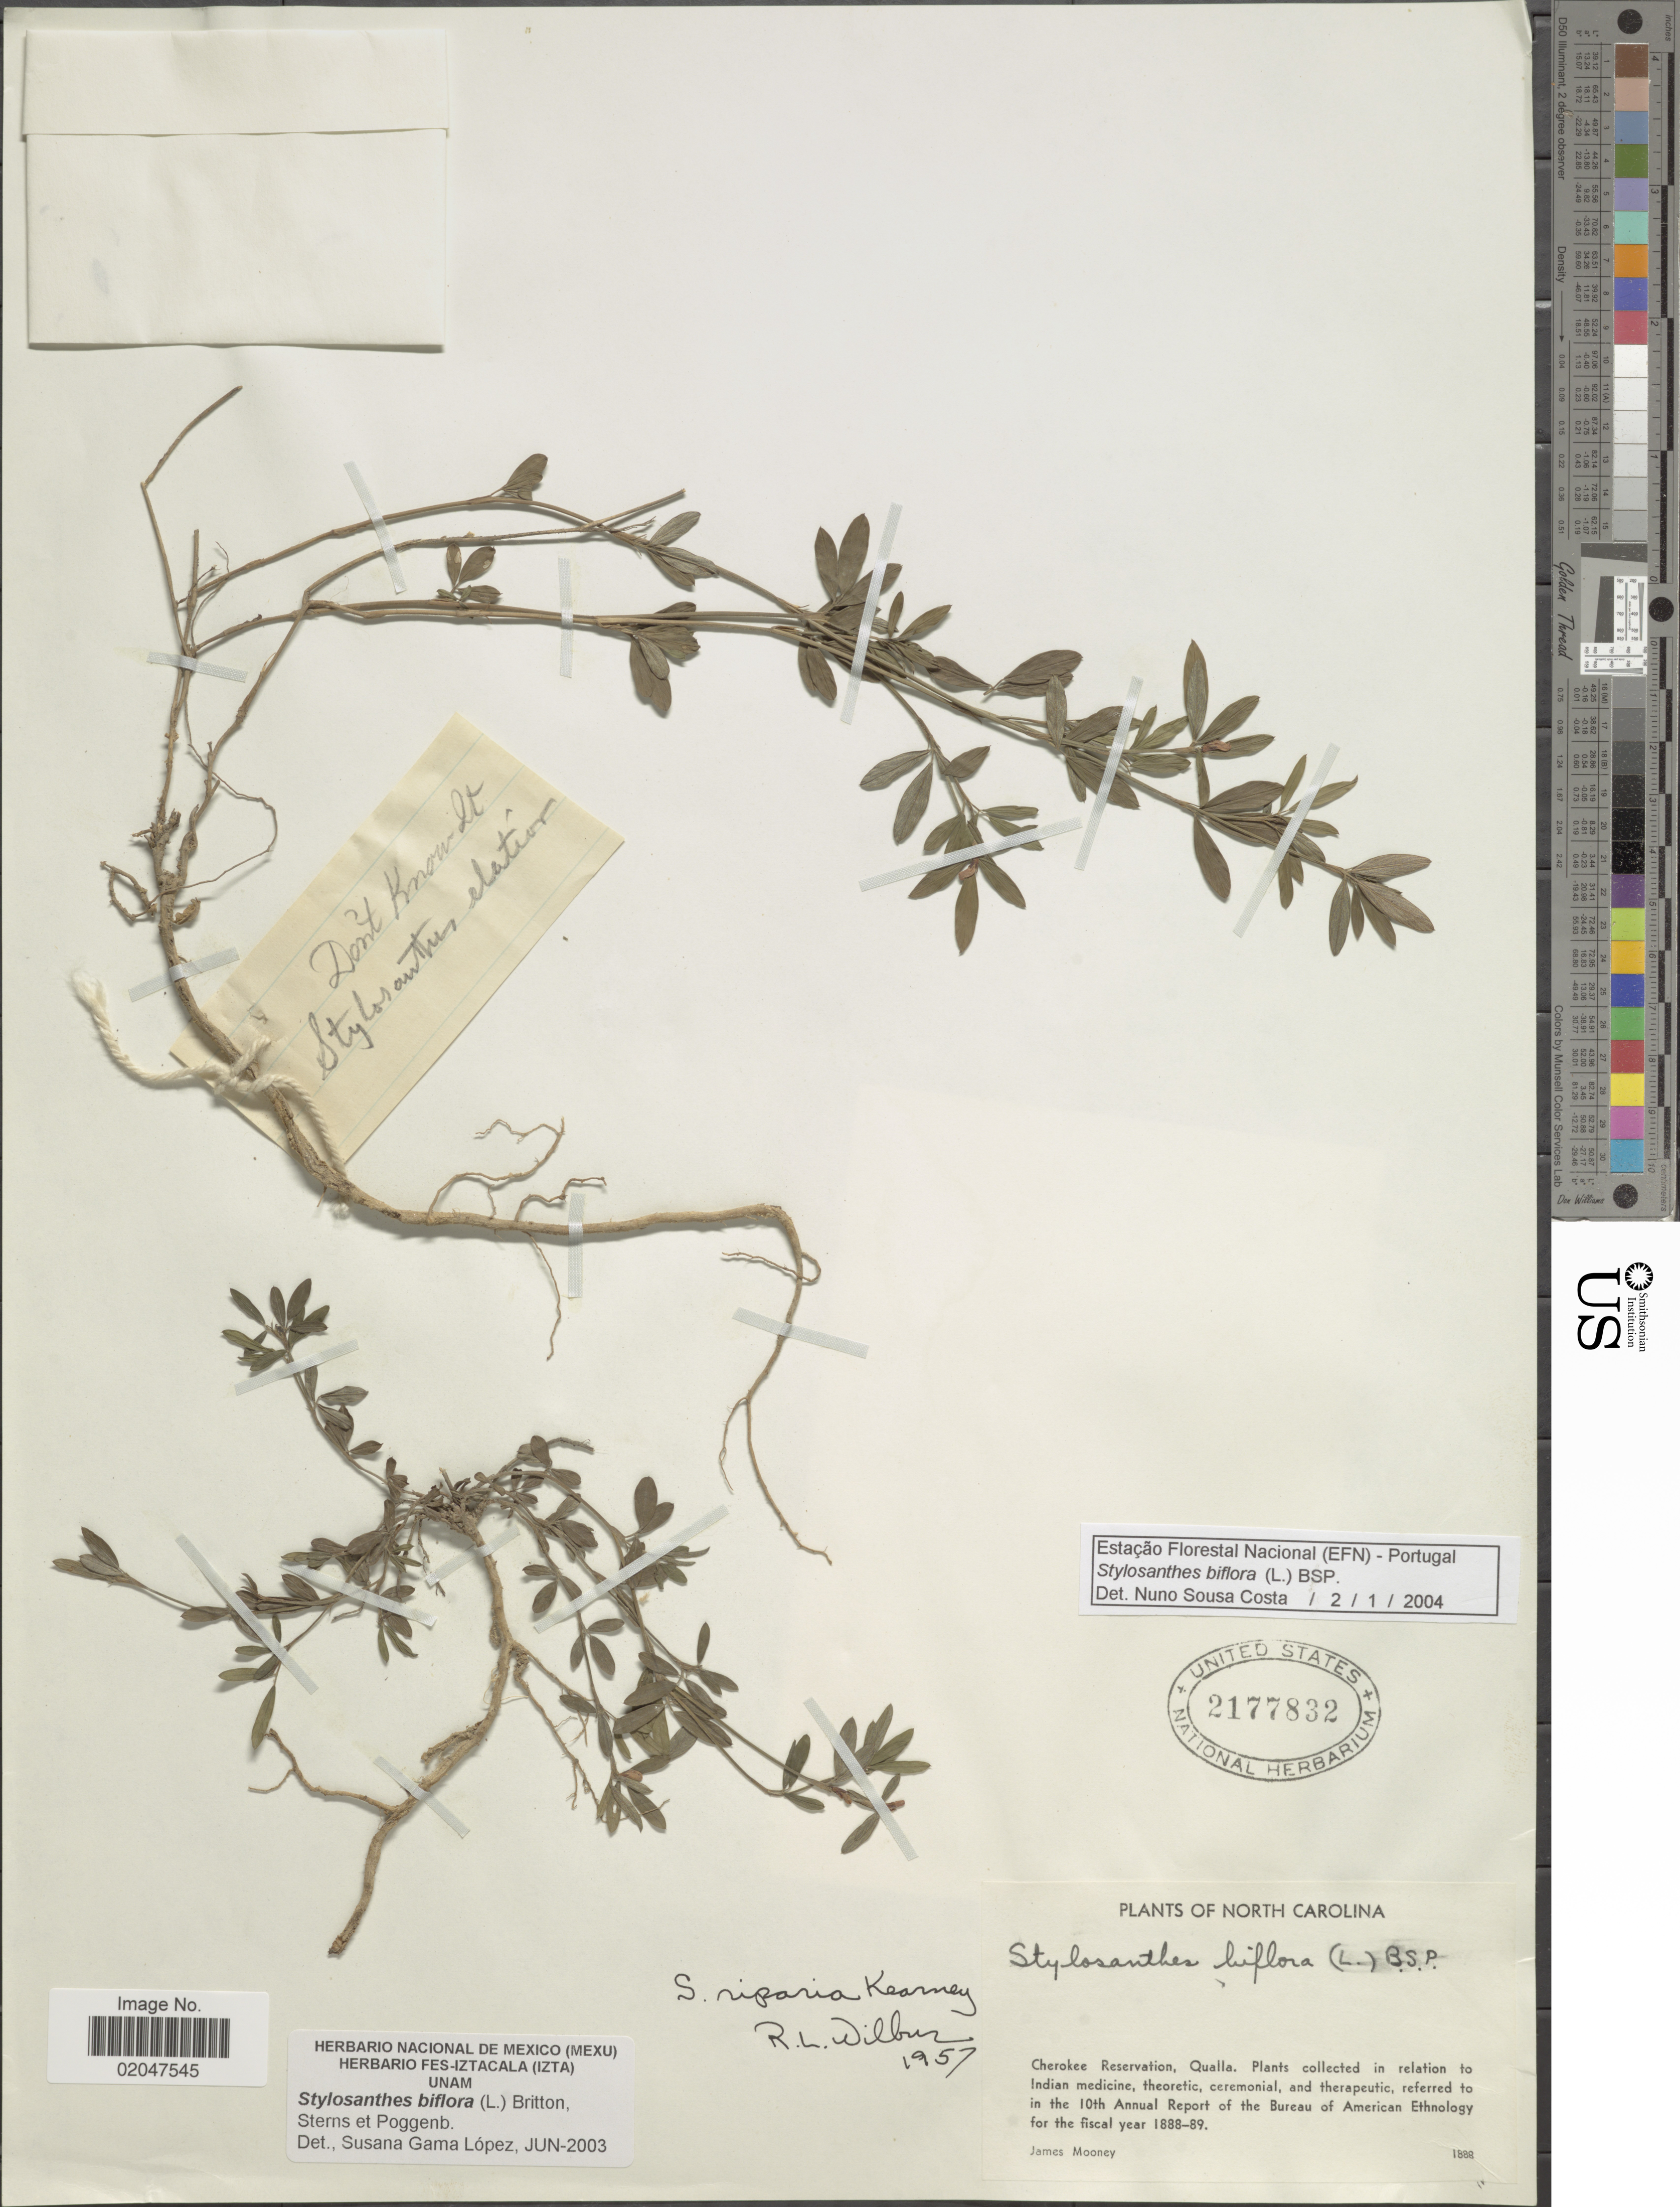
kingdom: Plantae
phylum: Tracheophyta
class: Magnoliopsida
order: Fabales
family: Fabaceae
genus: Stylosanthes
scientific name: Stylosanthes biflora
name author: (L.) Britton et al.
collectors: J. Mooney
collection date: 1888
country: United States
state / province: North Carolina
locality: Cherokee Reservation, Qualla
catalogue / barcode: US 2177832